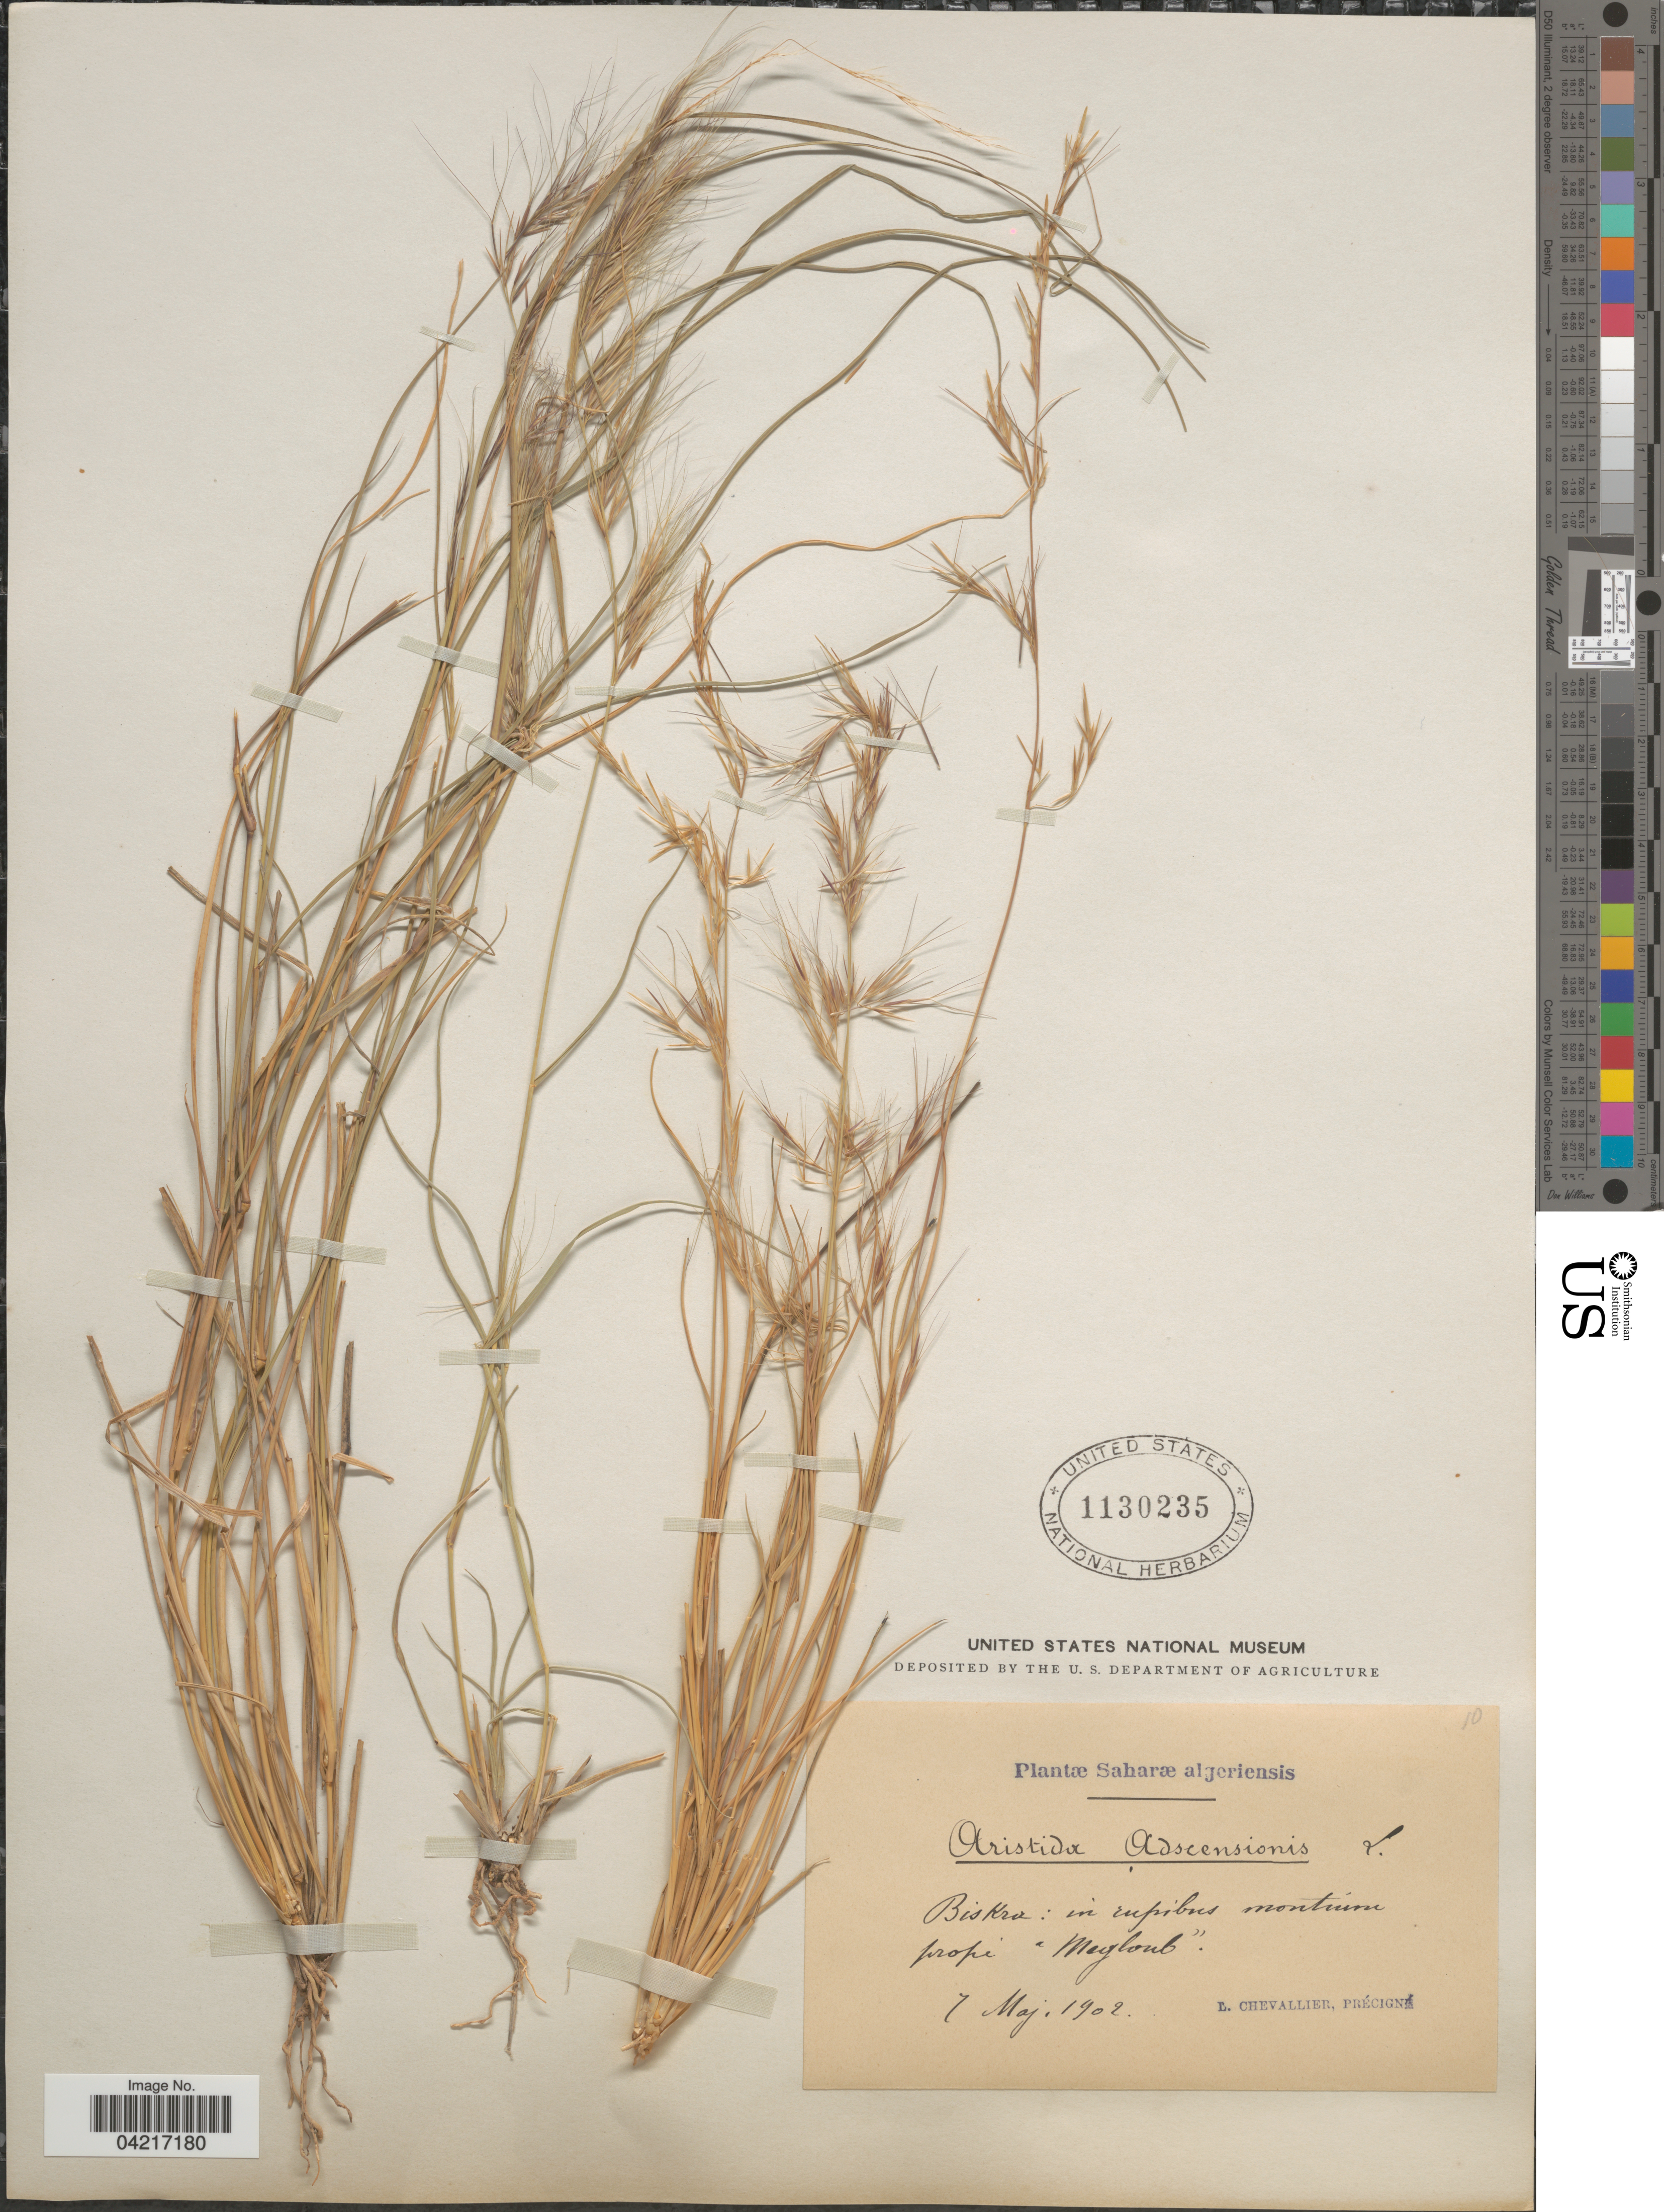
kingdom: Plantae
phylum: Tracheophyta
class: Liliopsida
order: Poales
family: Poaceae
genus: Aristida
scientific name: Aristida adscensionis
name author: L.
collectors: L. Chevallier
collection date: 1902-05-07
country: Algeria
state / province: Biskra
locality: Saharæ algeriensis. In rupibus montuim prope "Meglout".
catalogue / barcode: US 1130235